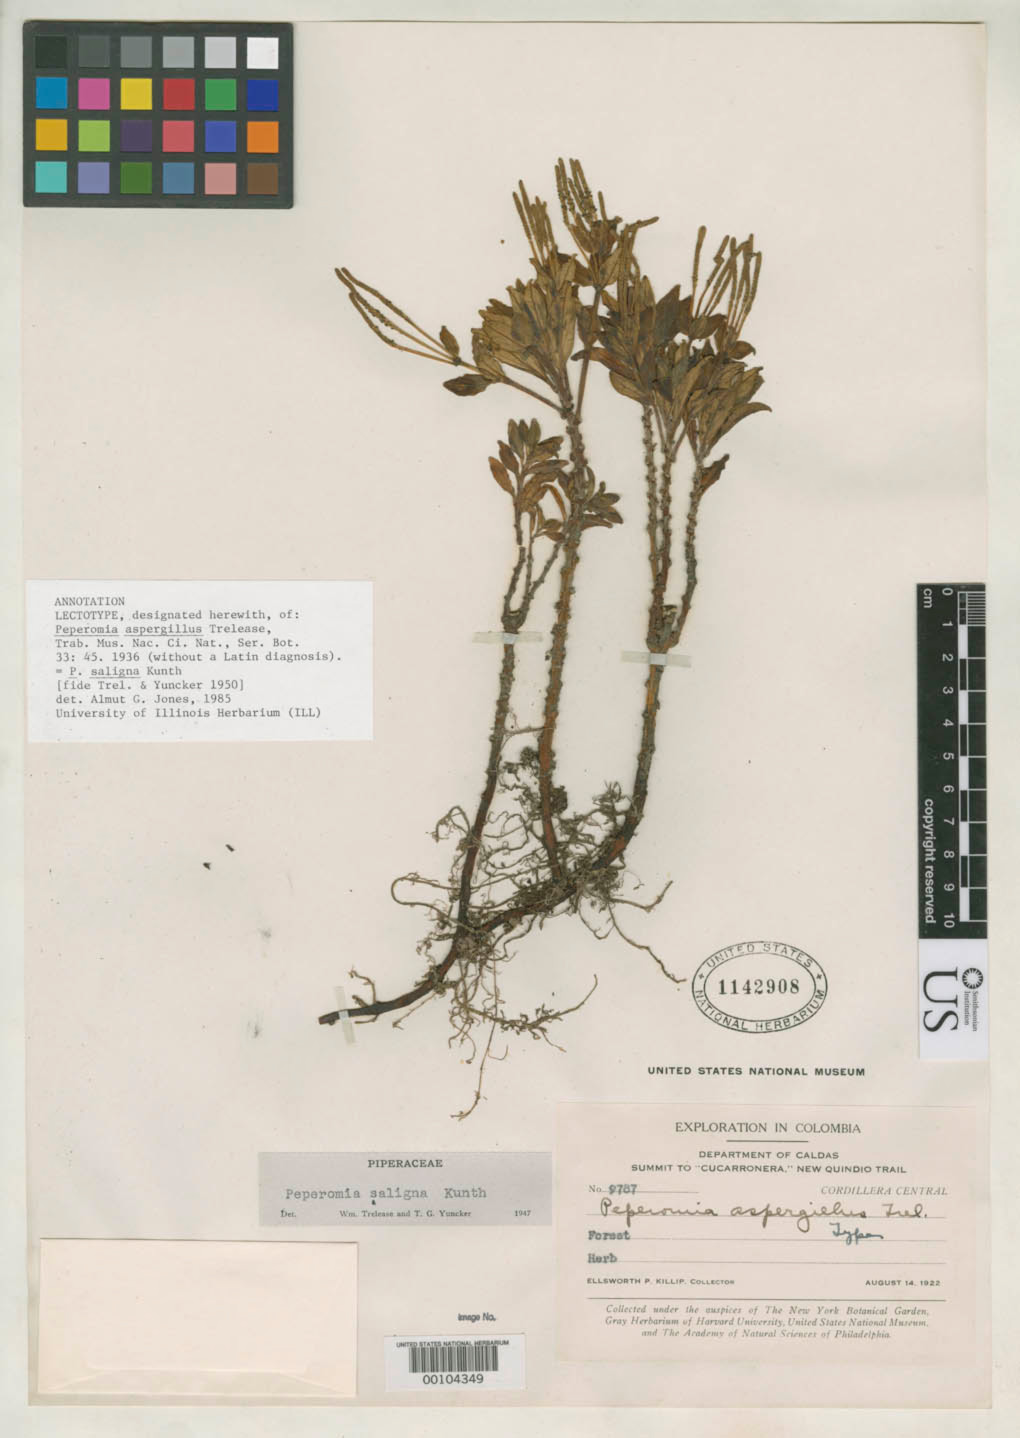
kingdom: Plantae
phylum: Tracheophyta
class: Magnoliopsida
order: Piperales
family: Piperaceae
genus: Peperomia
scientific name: Peperomia aspergillus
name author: Trel.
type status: Lectotype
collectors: E. P. Killip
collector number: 9787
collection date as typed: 14 Aug 1922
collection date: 1922-08-14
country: Colombia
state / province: Caldas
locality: Summit to "CucarrOnera", new Quindo Trail.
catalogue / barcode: US 1142908